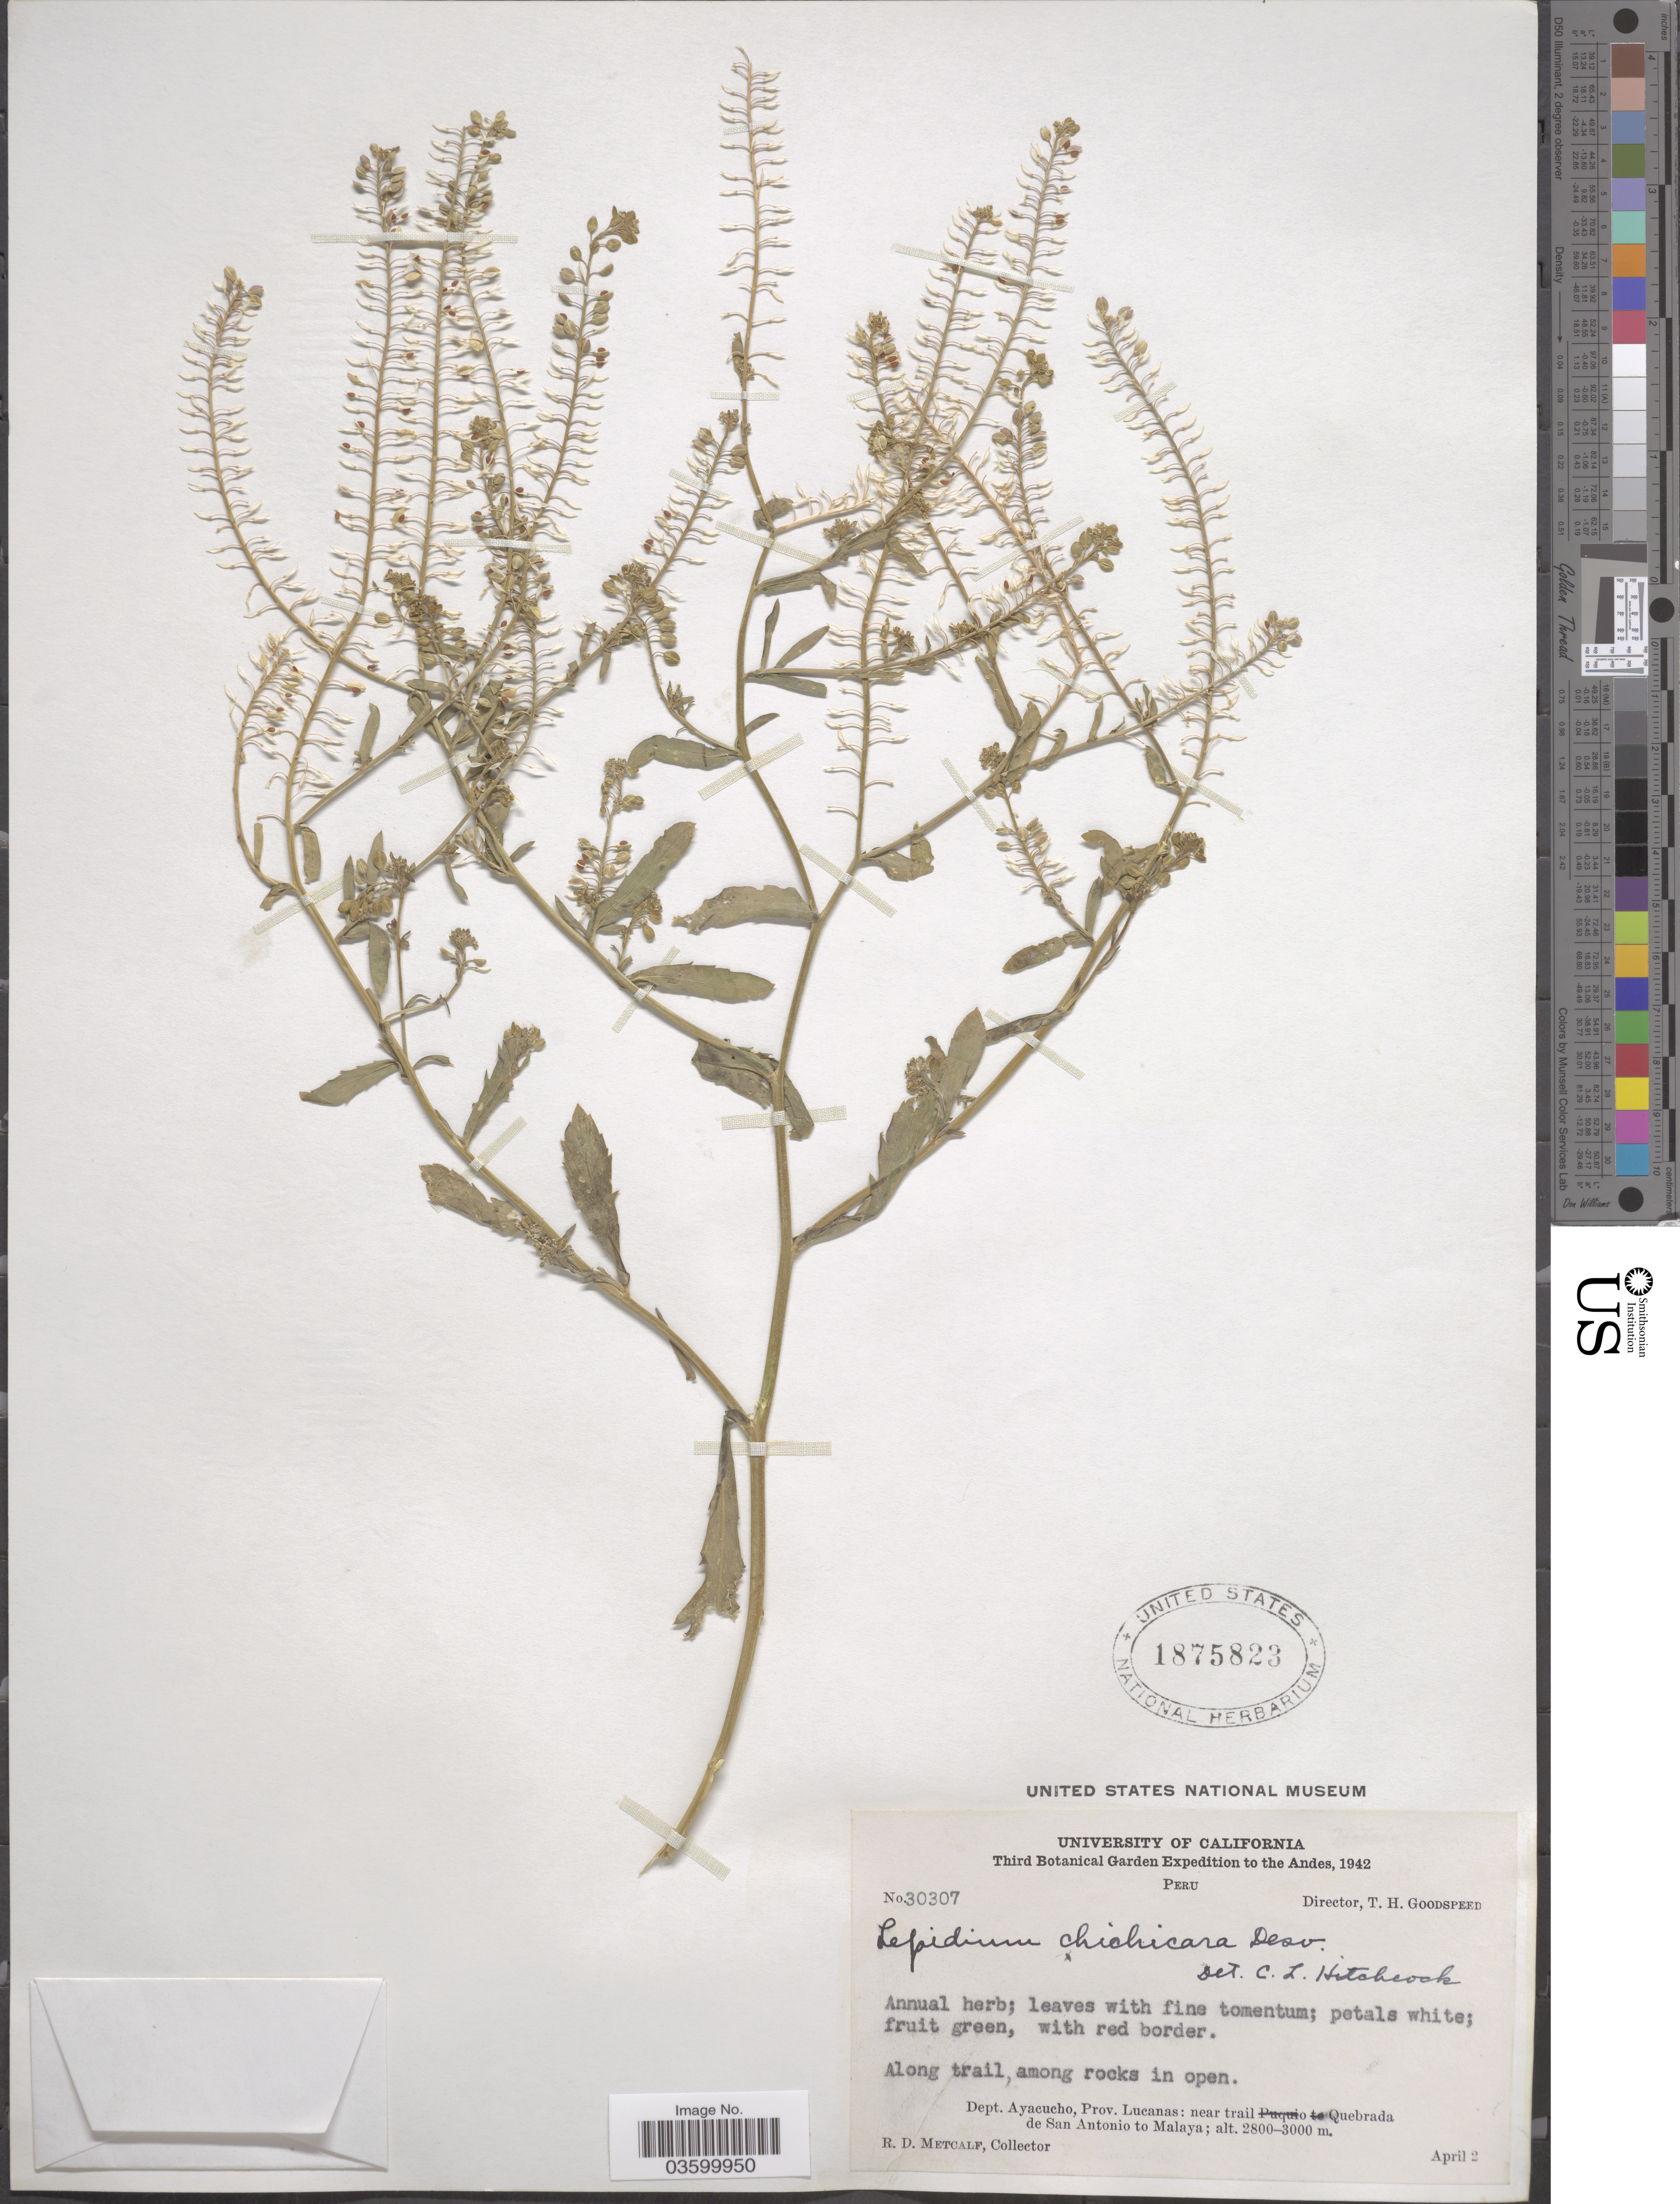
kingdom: Plantae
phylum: Tracheophyta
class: Magnoliopsida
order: Brassicales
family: Brassicaceae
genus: Lepidium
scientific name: Lepidium chichicara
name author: Desv.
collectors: R. D. Metcalf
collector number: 30307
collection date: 1942-04-02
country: Peru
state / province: Ayacucho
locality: Andes. Dept. Ayacucho, Prov. Lucanas: near trail Quebrada de San Antonio to Malaya.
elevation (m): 2800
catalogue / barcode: US 1875823